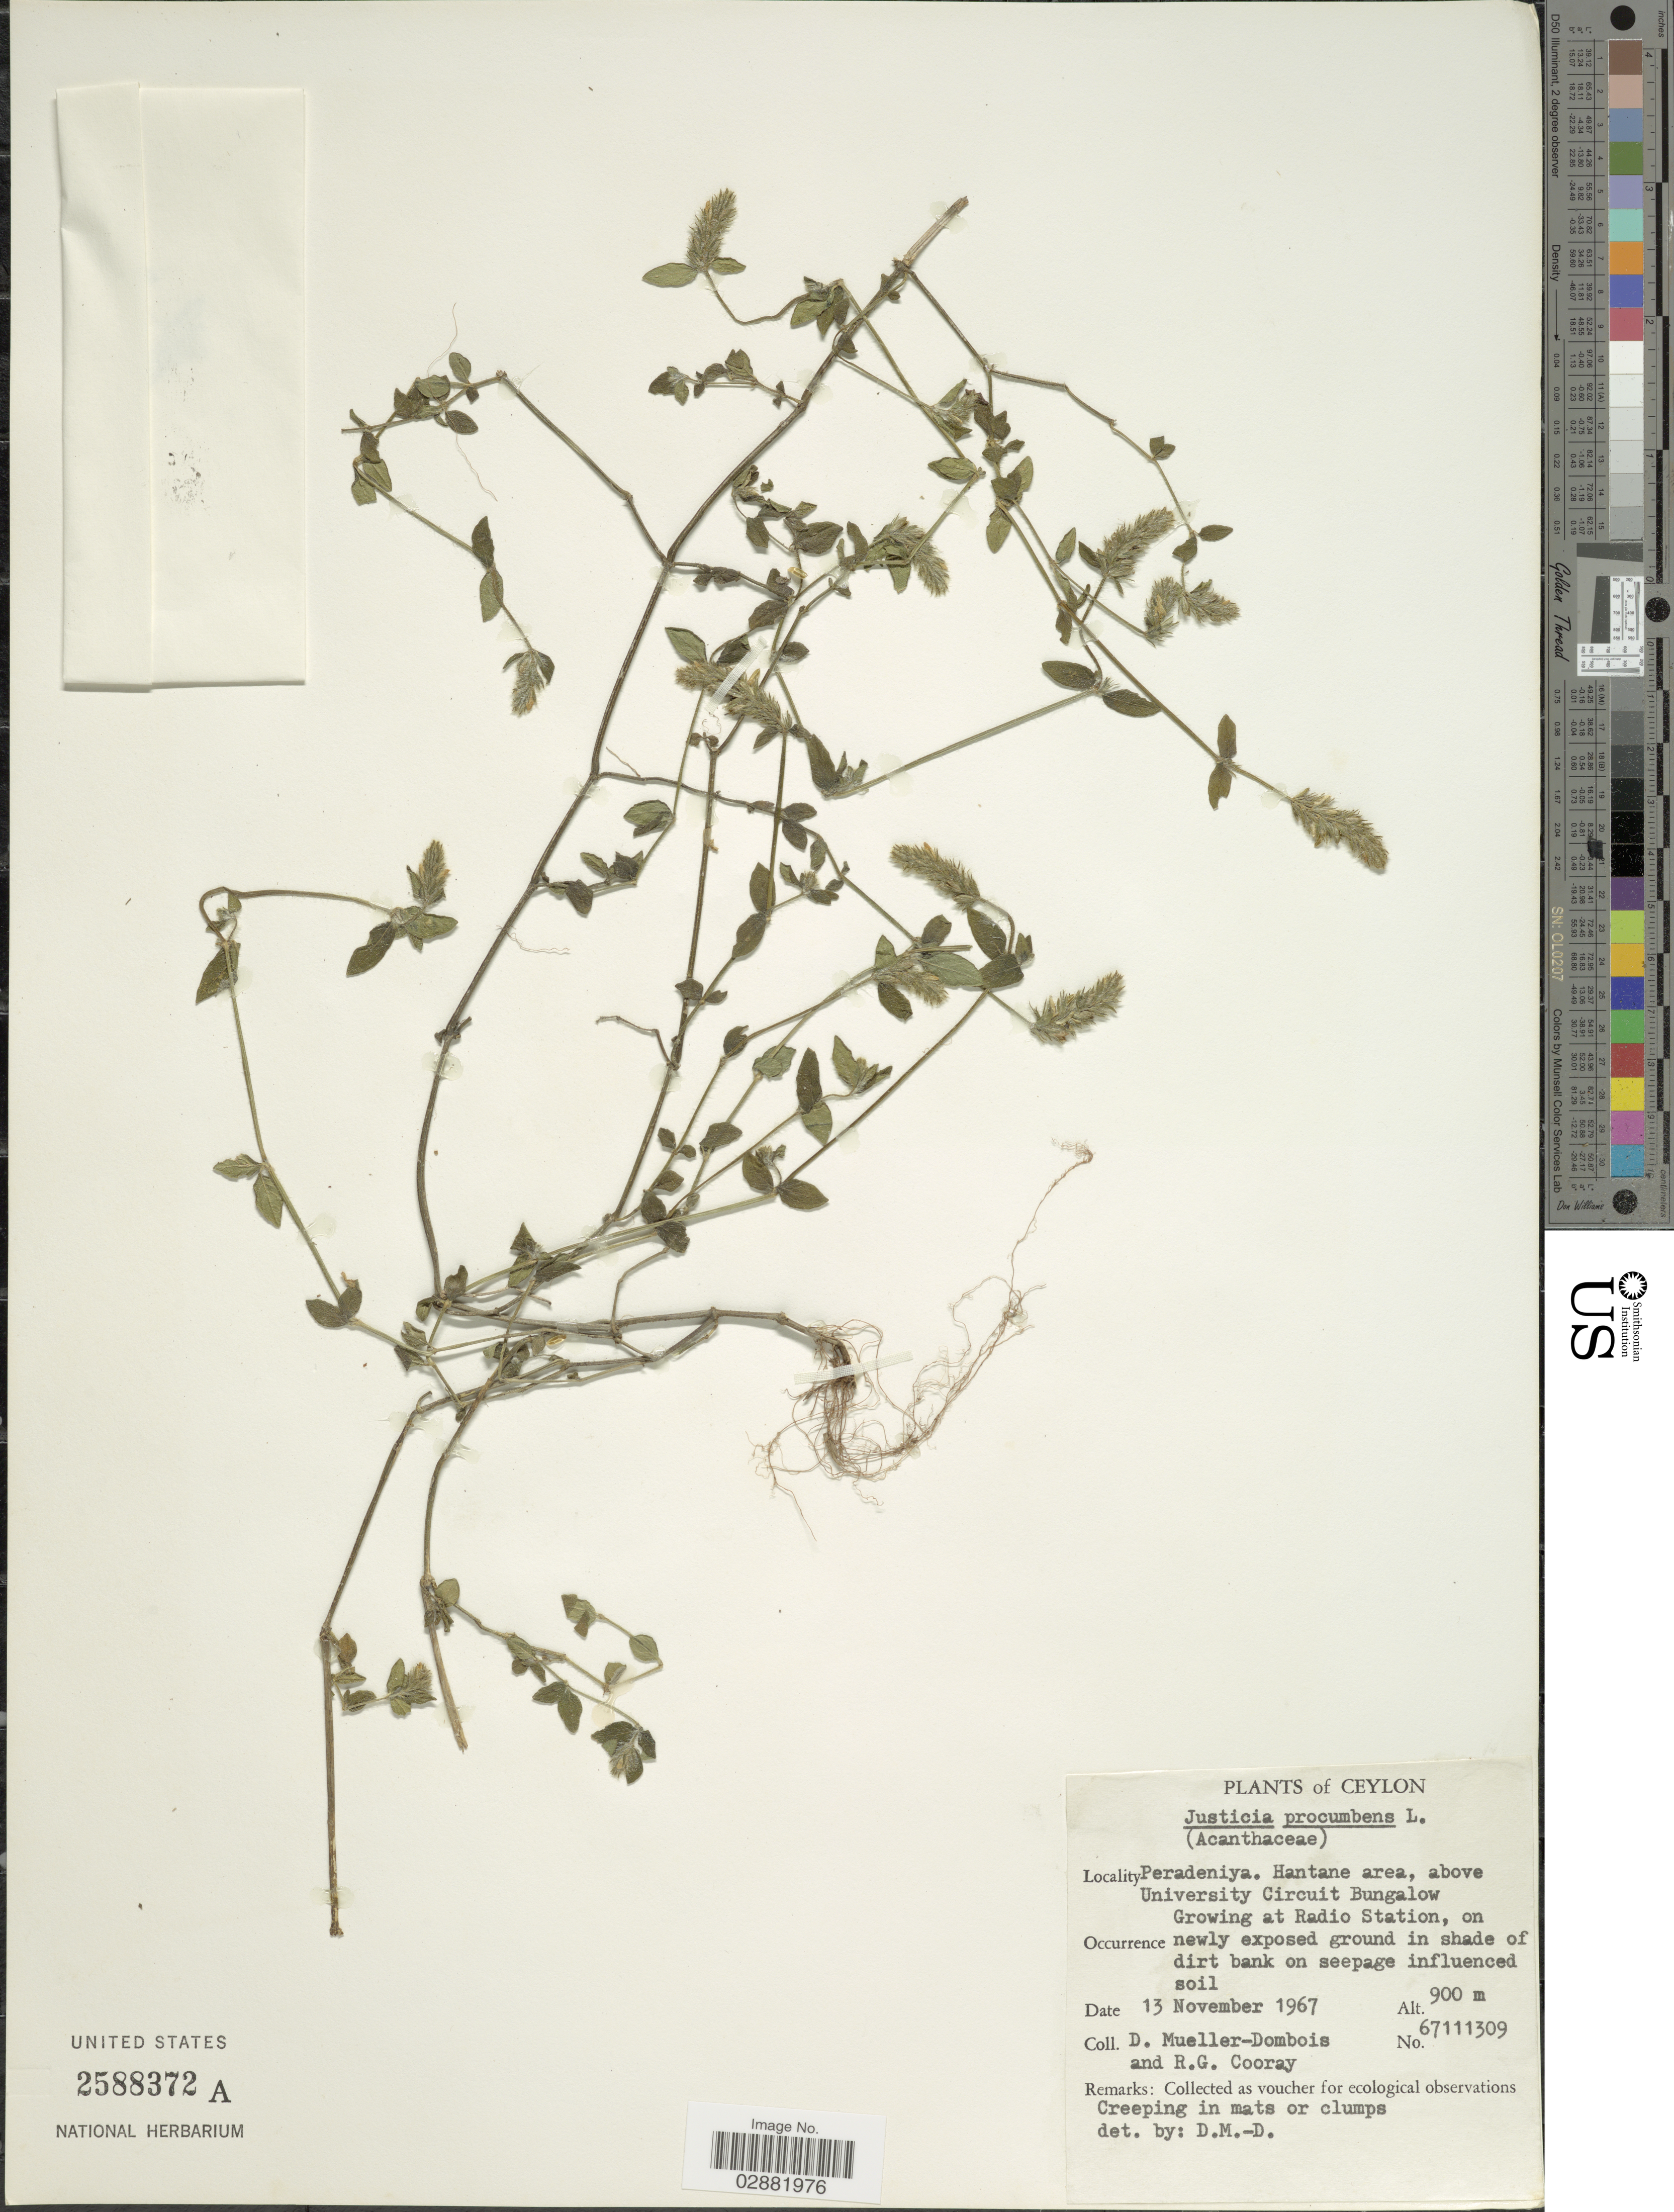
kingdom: Plantae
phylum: Tracheophyta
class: Magnoliopsida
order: Lamiales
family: Acanthaceae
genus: Justicia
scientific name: Justicia procumbens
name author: L.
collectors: D. Mueller-Dombois & R. Cooray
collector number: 67111309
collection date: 1967-11-13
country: Sri Lanka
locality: Ceylon, Peradeniya, Hantane area, above University Circuit Bungalow, Growing at Radio Station.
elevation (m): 900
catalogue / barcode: US 2588372A